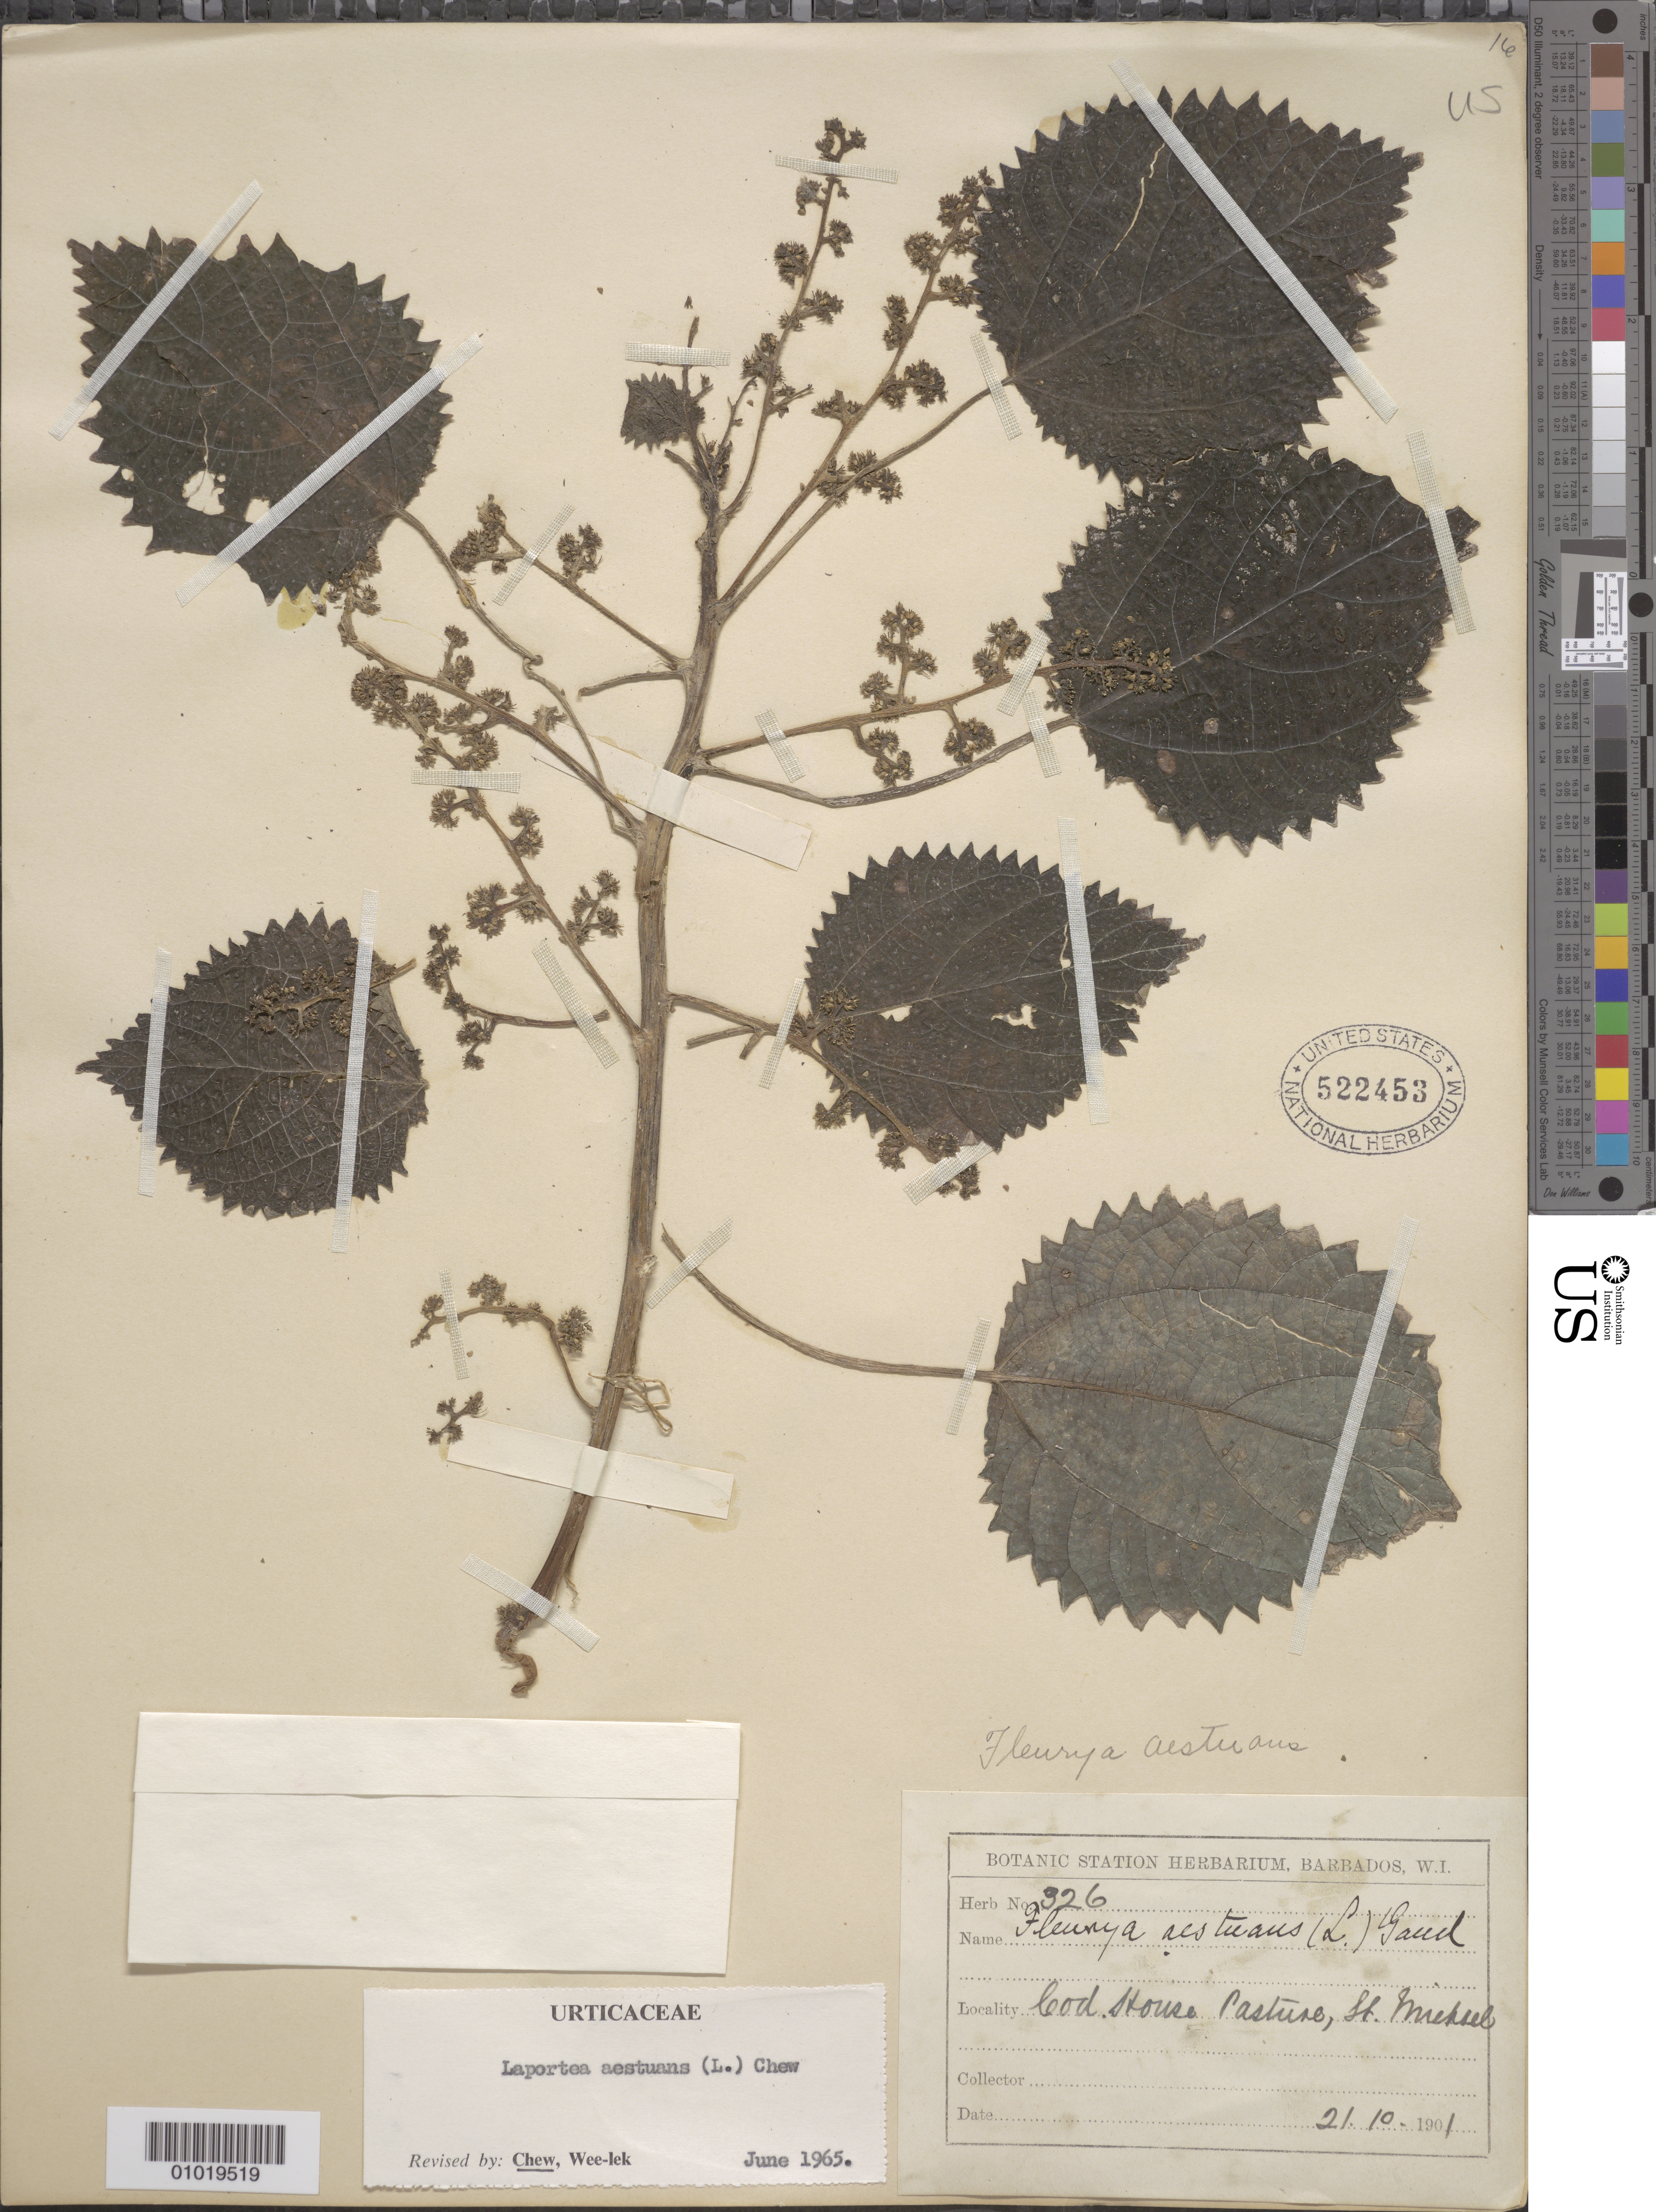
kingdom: Plantae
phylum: Tracheophyta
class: Magnoliopsida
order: Rosales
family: Urticaceae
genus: Laportea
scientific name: Laportea aestuans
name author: (L.) Chew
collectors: ex herb. Bot. Sta. Barbados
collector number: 326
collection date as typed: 21 Oct 1901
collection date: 1901-10-21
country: Barbados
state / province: Saint Michael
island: Barbados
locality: Cod Stouse Castune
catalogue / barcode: US 522453